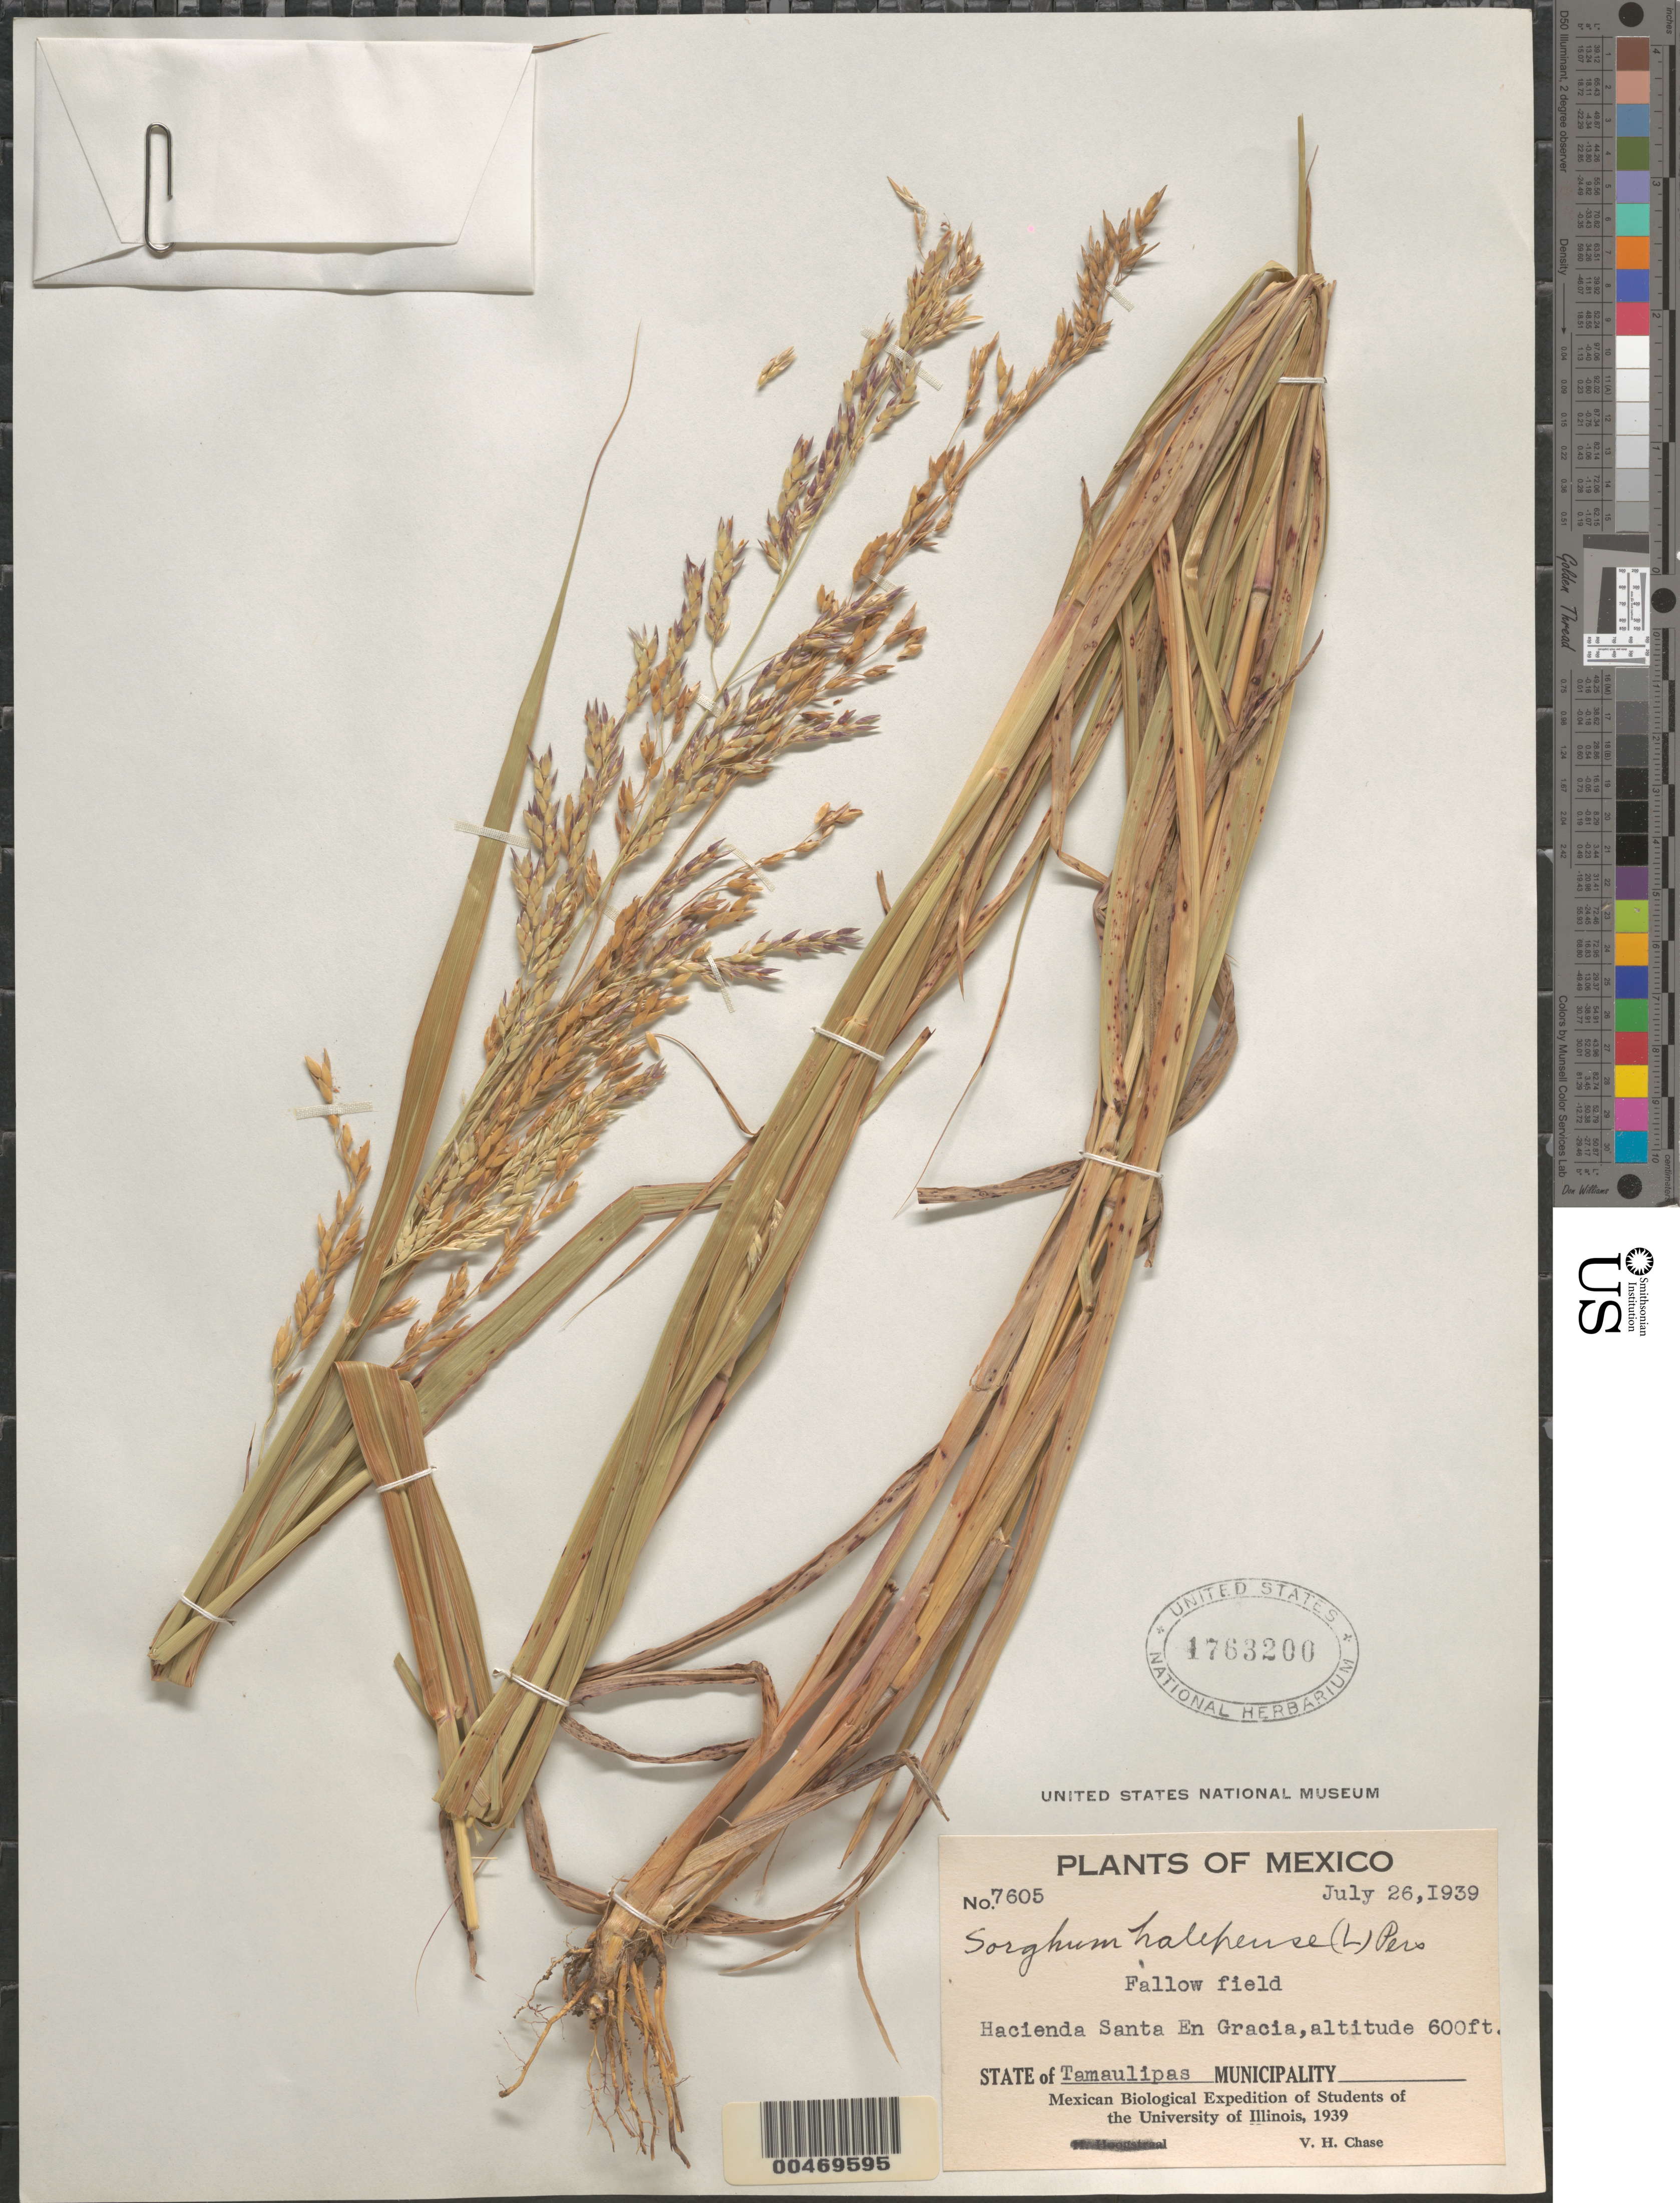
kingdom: Plantae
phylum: Tracheophyta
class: Liliopsida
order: Poales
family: Poaceae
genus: Sorghum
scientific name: Sorghum halepense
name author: (L.) Pers.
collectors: V. H. Chase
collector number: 7605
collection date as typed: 26 Jul 1939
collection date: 1939-07-26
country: Mexico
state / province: Tamaulipas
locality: Hacienda Santa En Gracia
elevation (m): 183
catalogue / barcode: US 1763200